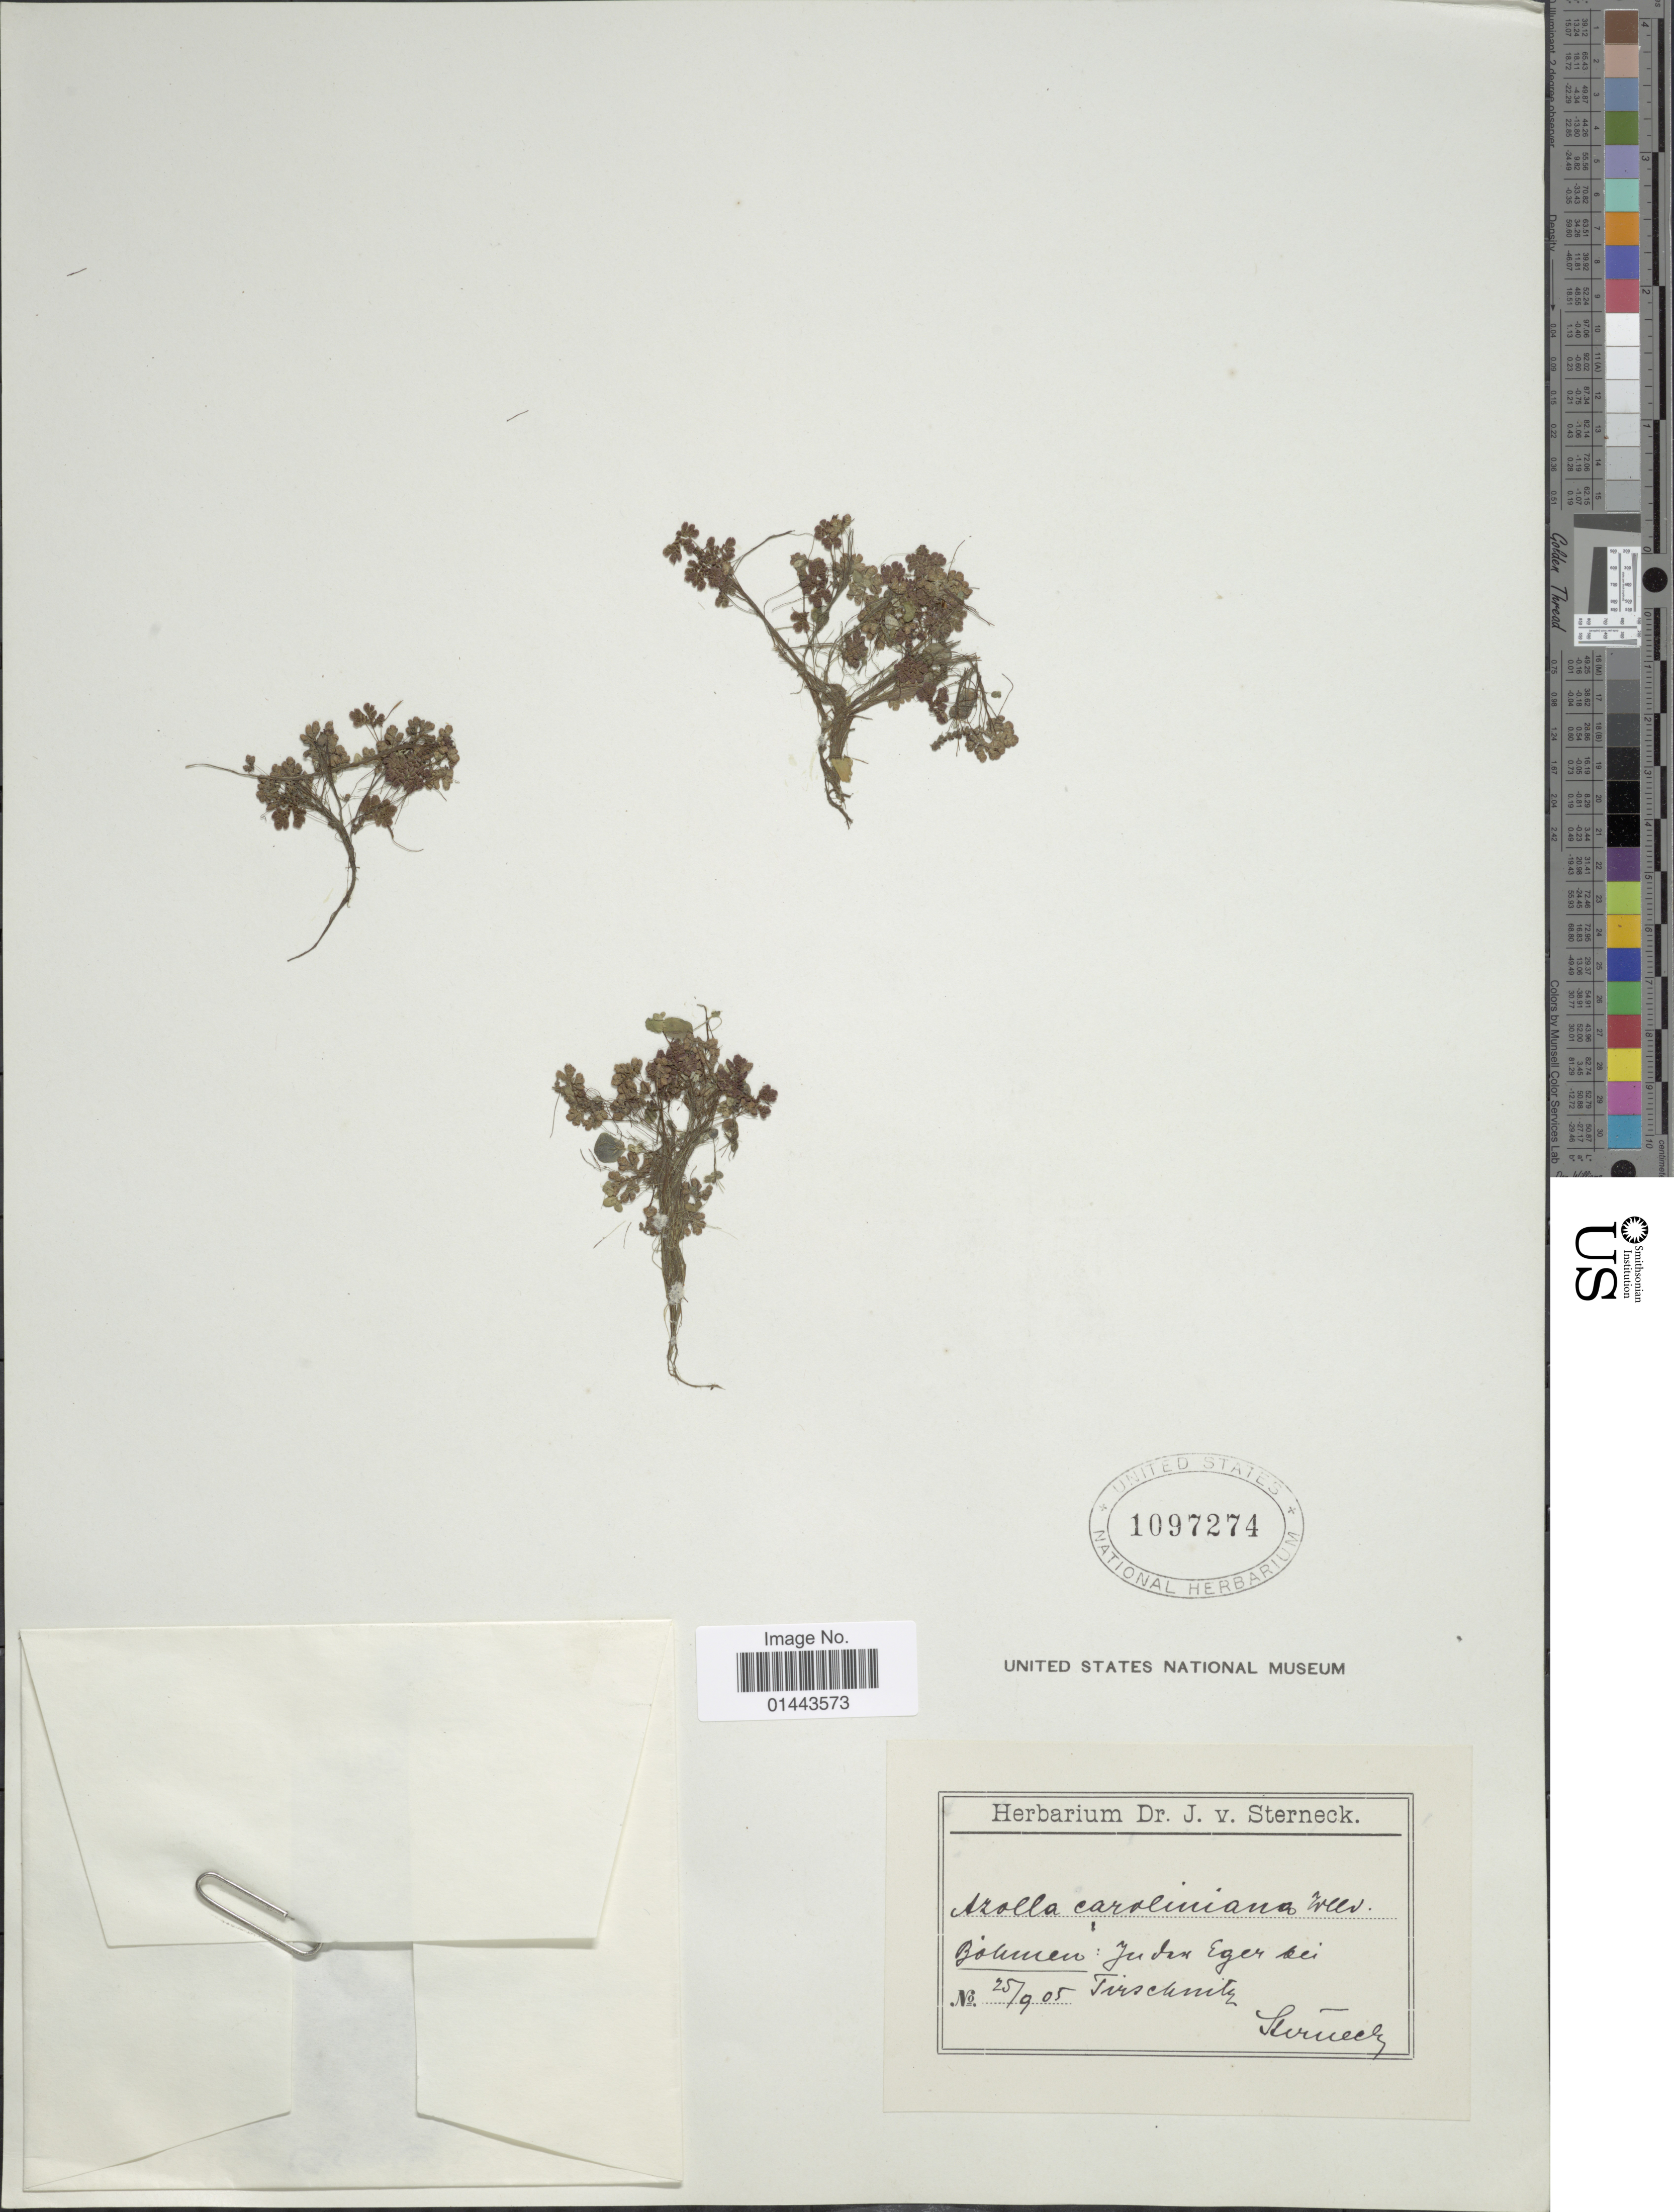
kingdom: Plantae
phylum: Tracheophyta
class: Polypodiopsida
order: Salviniales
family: Salviniaceae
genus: Azolla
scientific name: Azolla caroliniana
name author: Willd.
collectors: J. von Sterneck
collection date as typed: Transcribed d/m/y: 25/9/05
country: Czechia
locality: Bohemian: Juden Eger sei Tirschnitz [interpreted]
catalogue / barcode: US 1097274